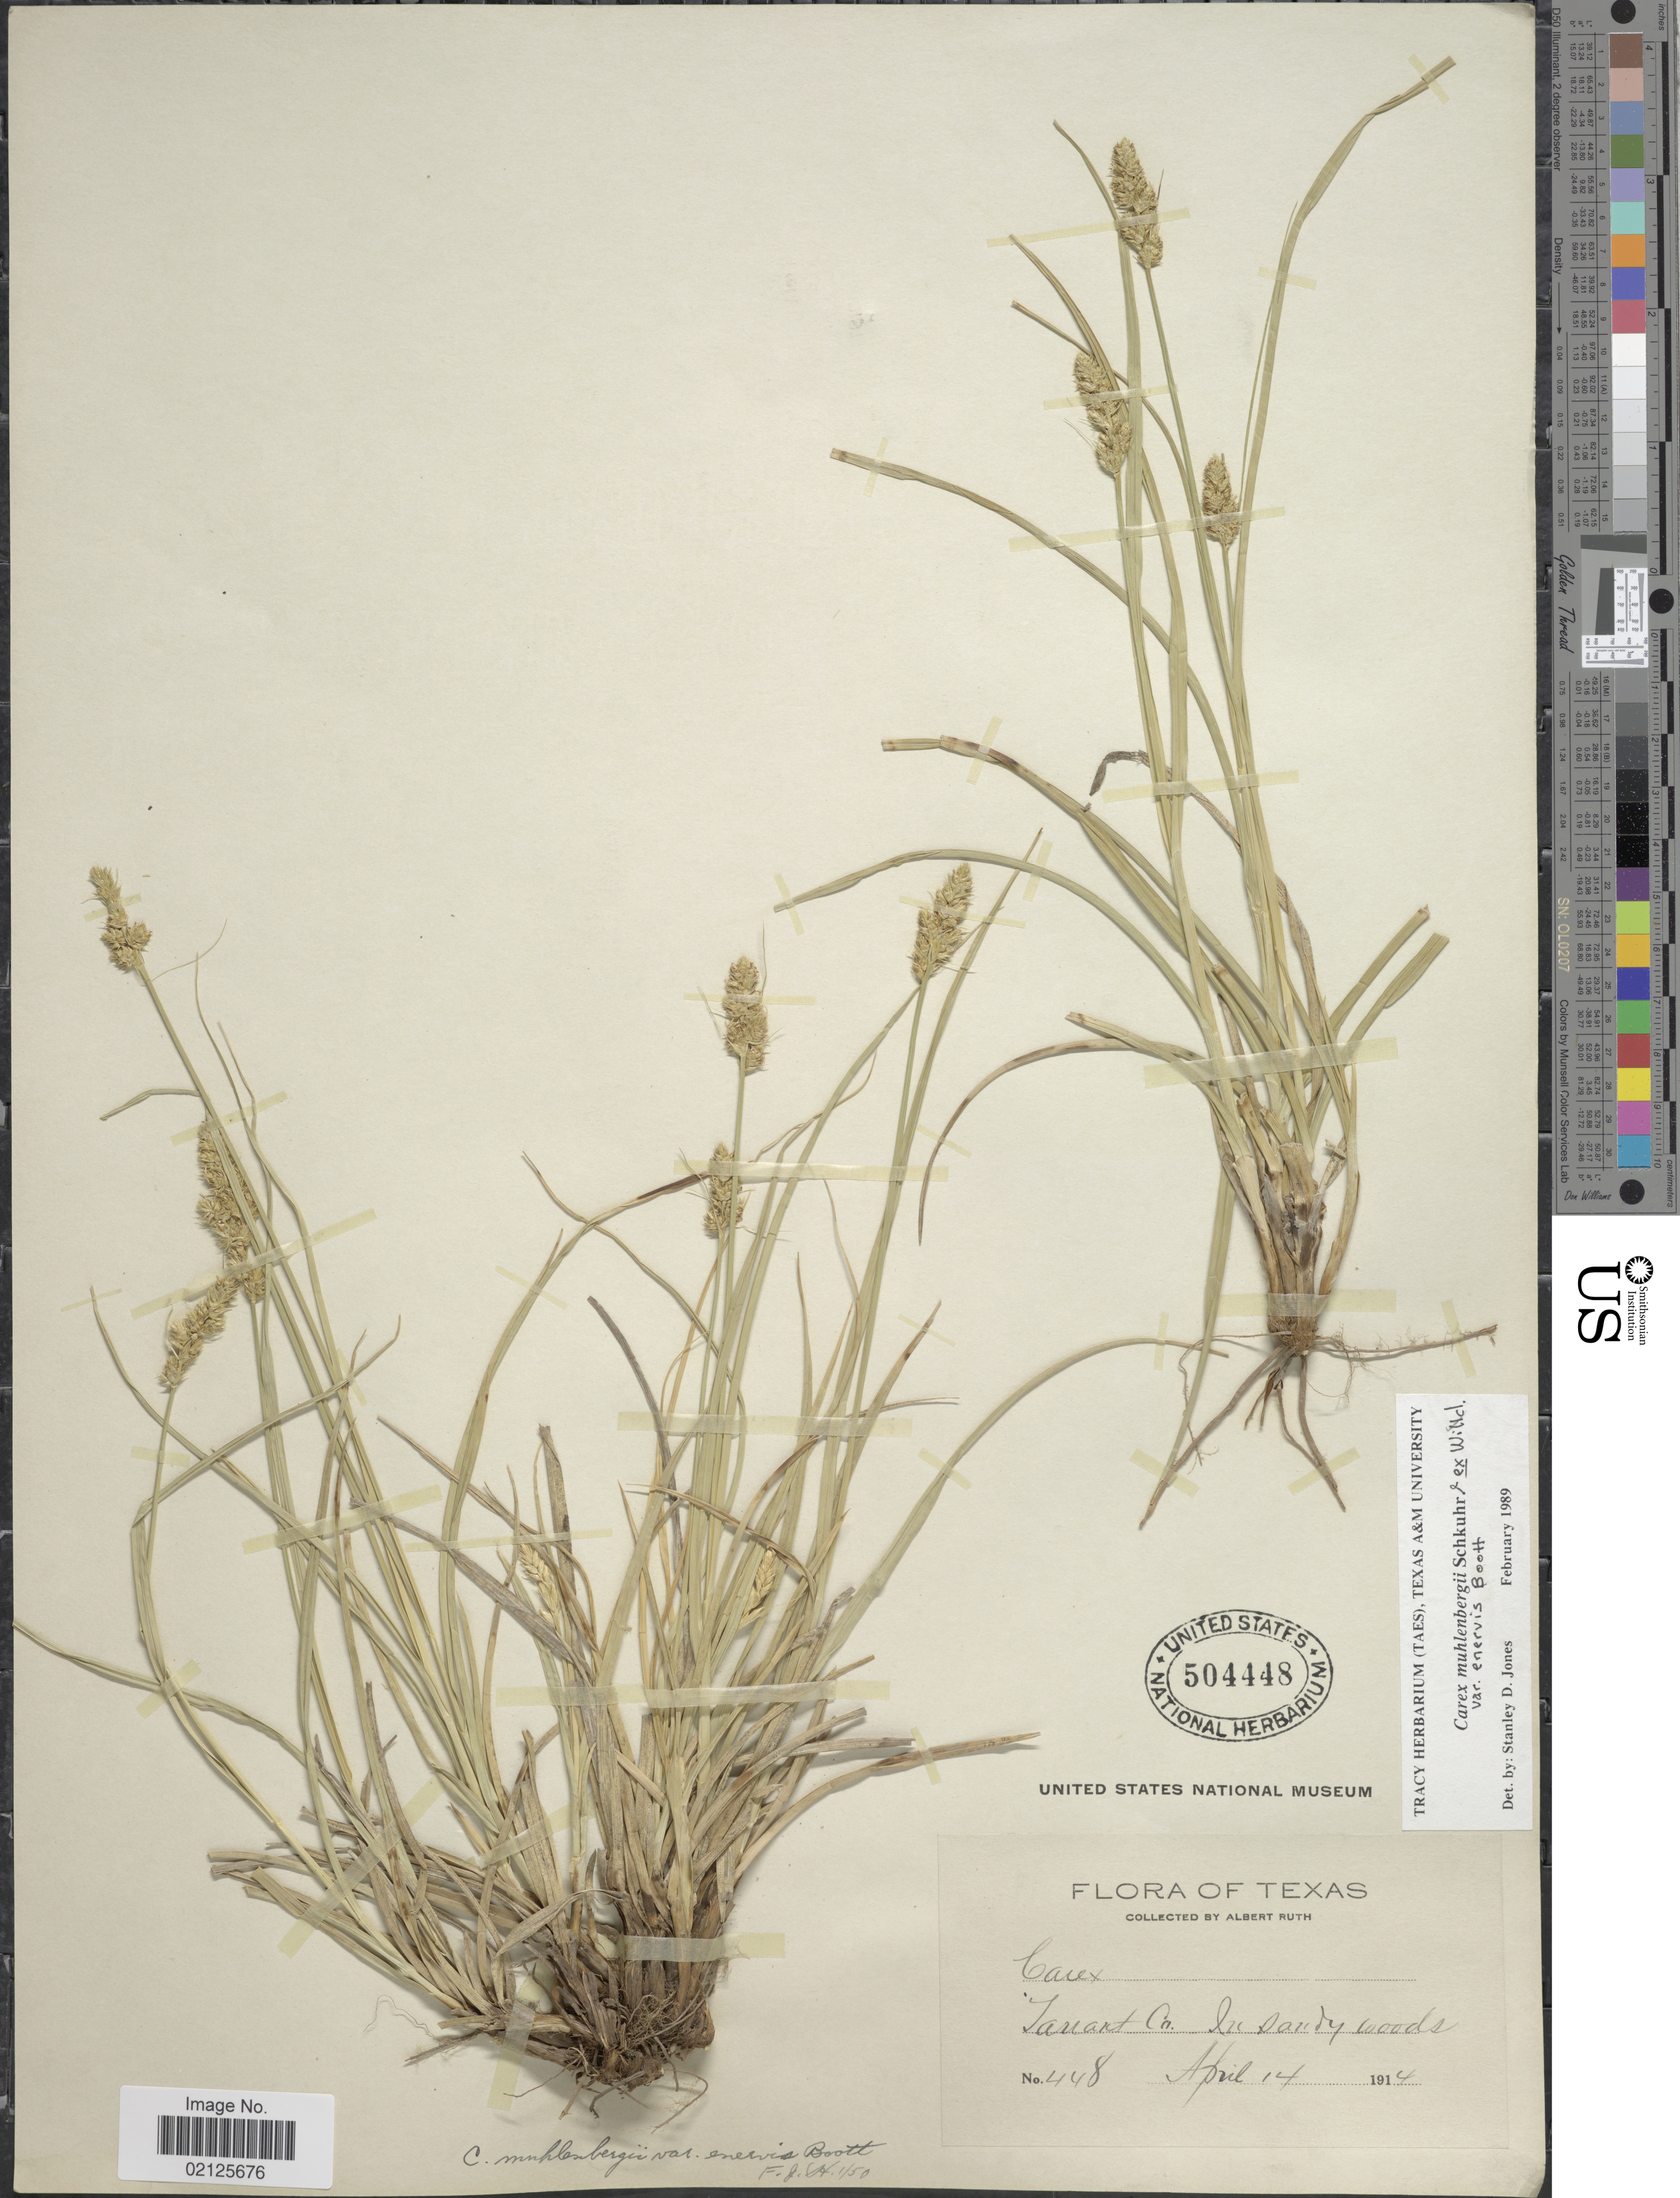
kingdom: Plantae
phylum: Tracheophyta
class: Liliopsida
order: Poales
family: Cyperaceae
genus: Carex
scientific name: Carex muehlenbergii var. enervis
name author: Boott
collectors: A. Ruth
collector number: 448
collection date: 1914-04-14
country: United States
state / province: Texas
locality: Tarrant Co. In sandy woods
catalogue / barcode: US 504448